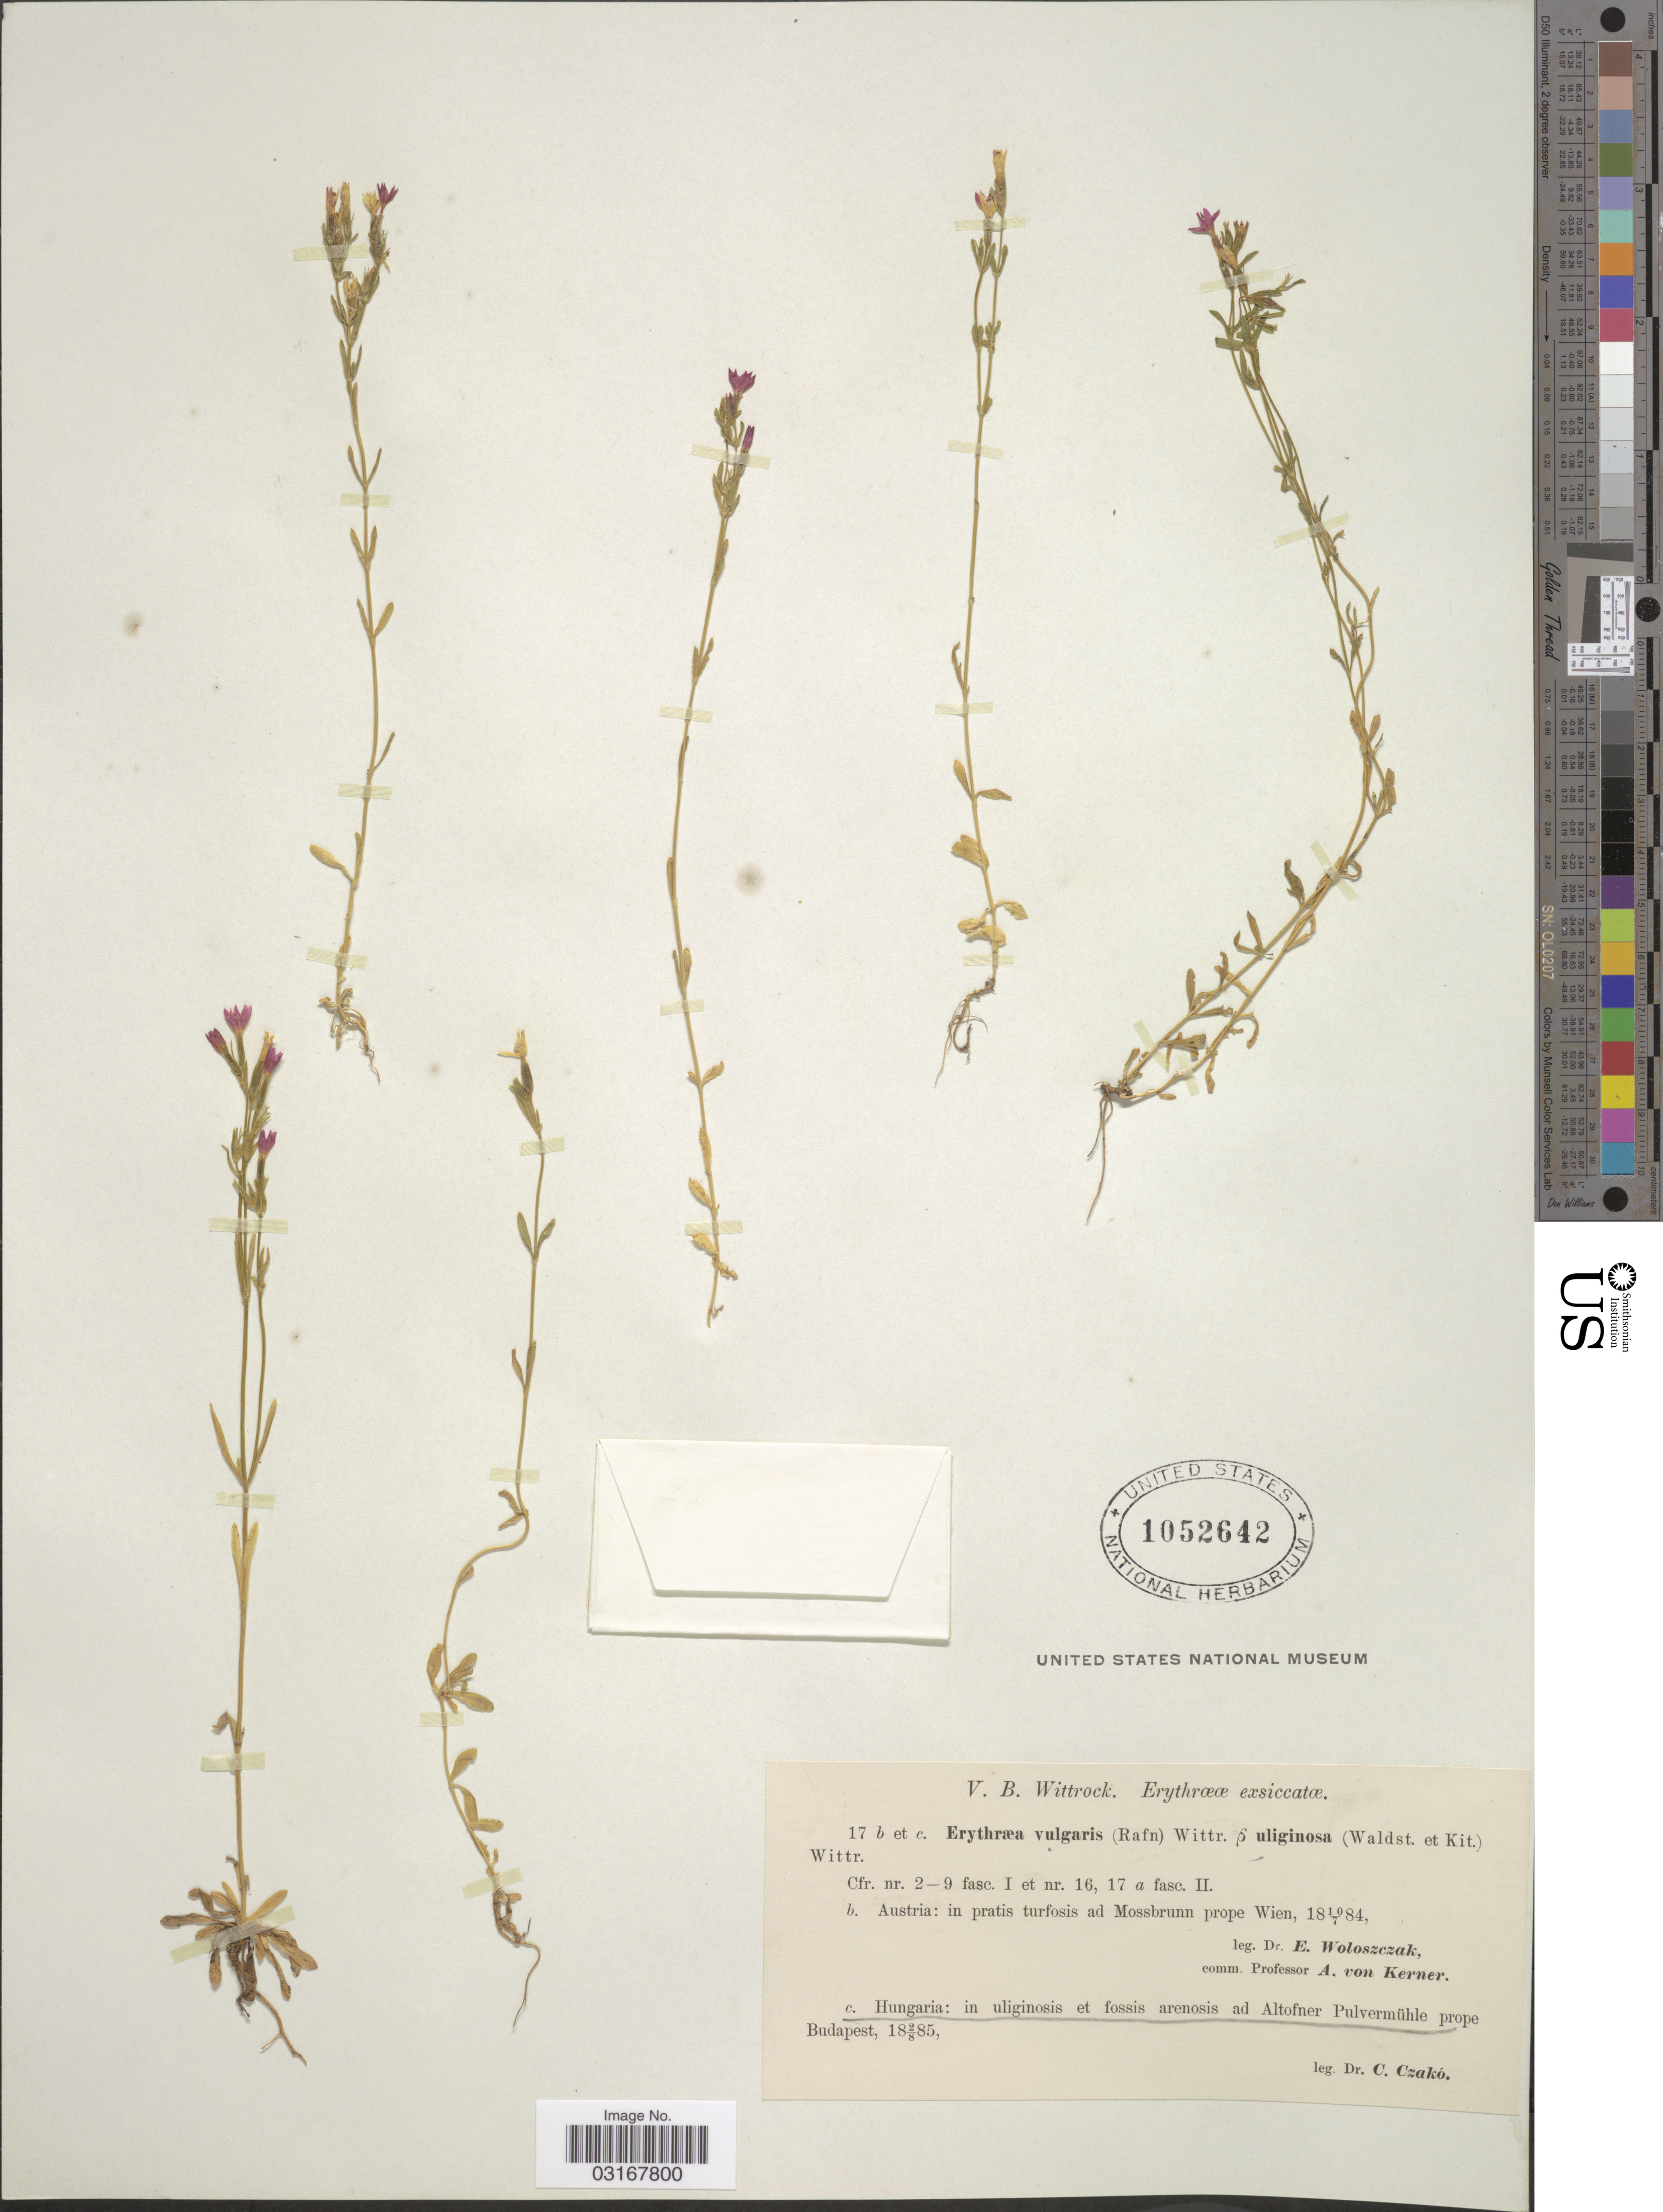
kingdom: Plantae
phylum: Tracheophyta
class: Magnoliopsida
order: Gentianales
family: Gentianaceae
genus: Centaurium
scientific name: Centaurium vulgaris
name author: Godr.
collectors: C. Czakó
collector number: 17c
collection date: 1885-08-02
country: Hungary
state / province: Budapest, Capital District of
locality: Hungaria: In uliginosis et fossis arenosis ad Altofner Pulvermühle prope Budapest.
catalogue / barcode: US 1052642